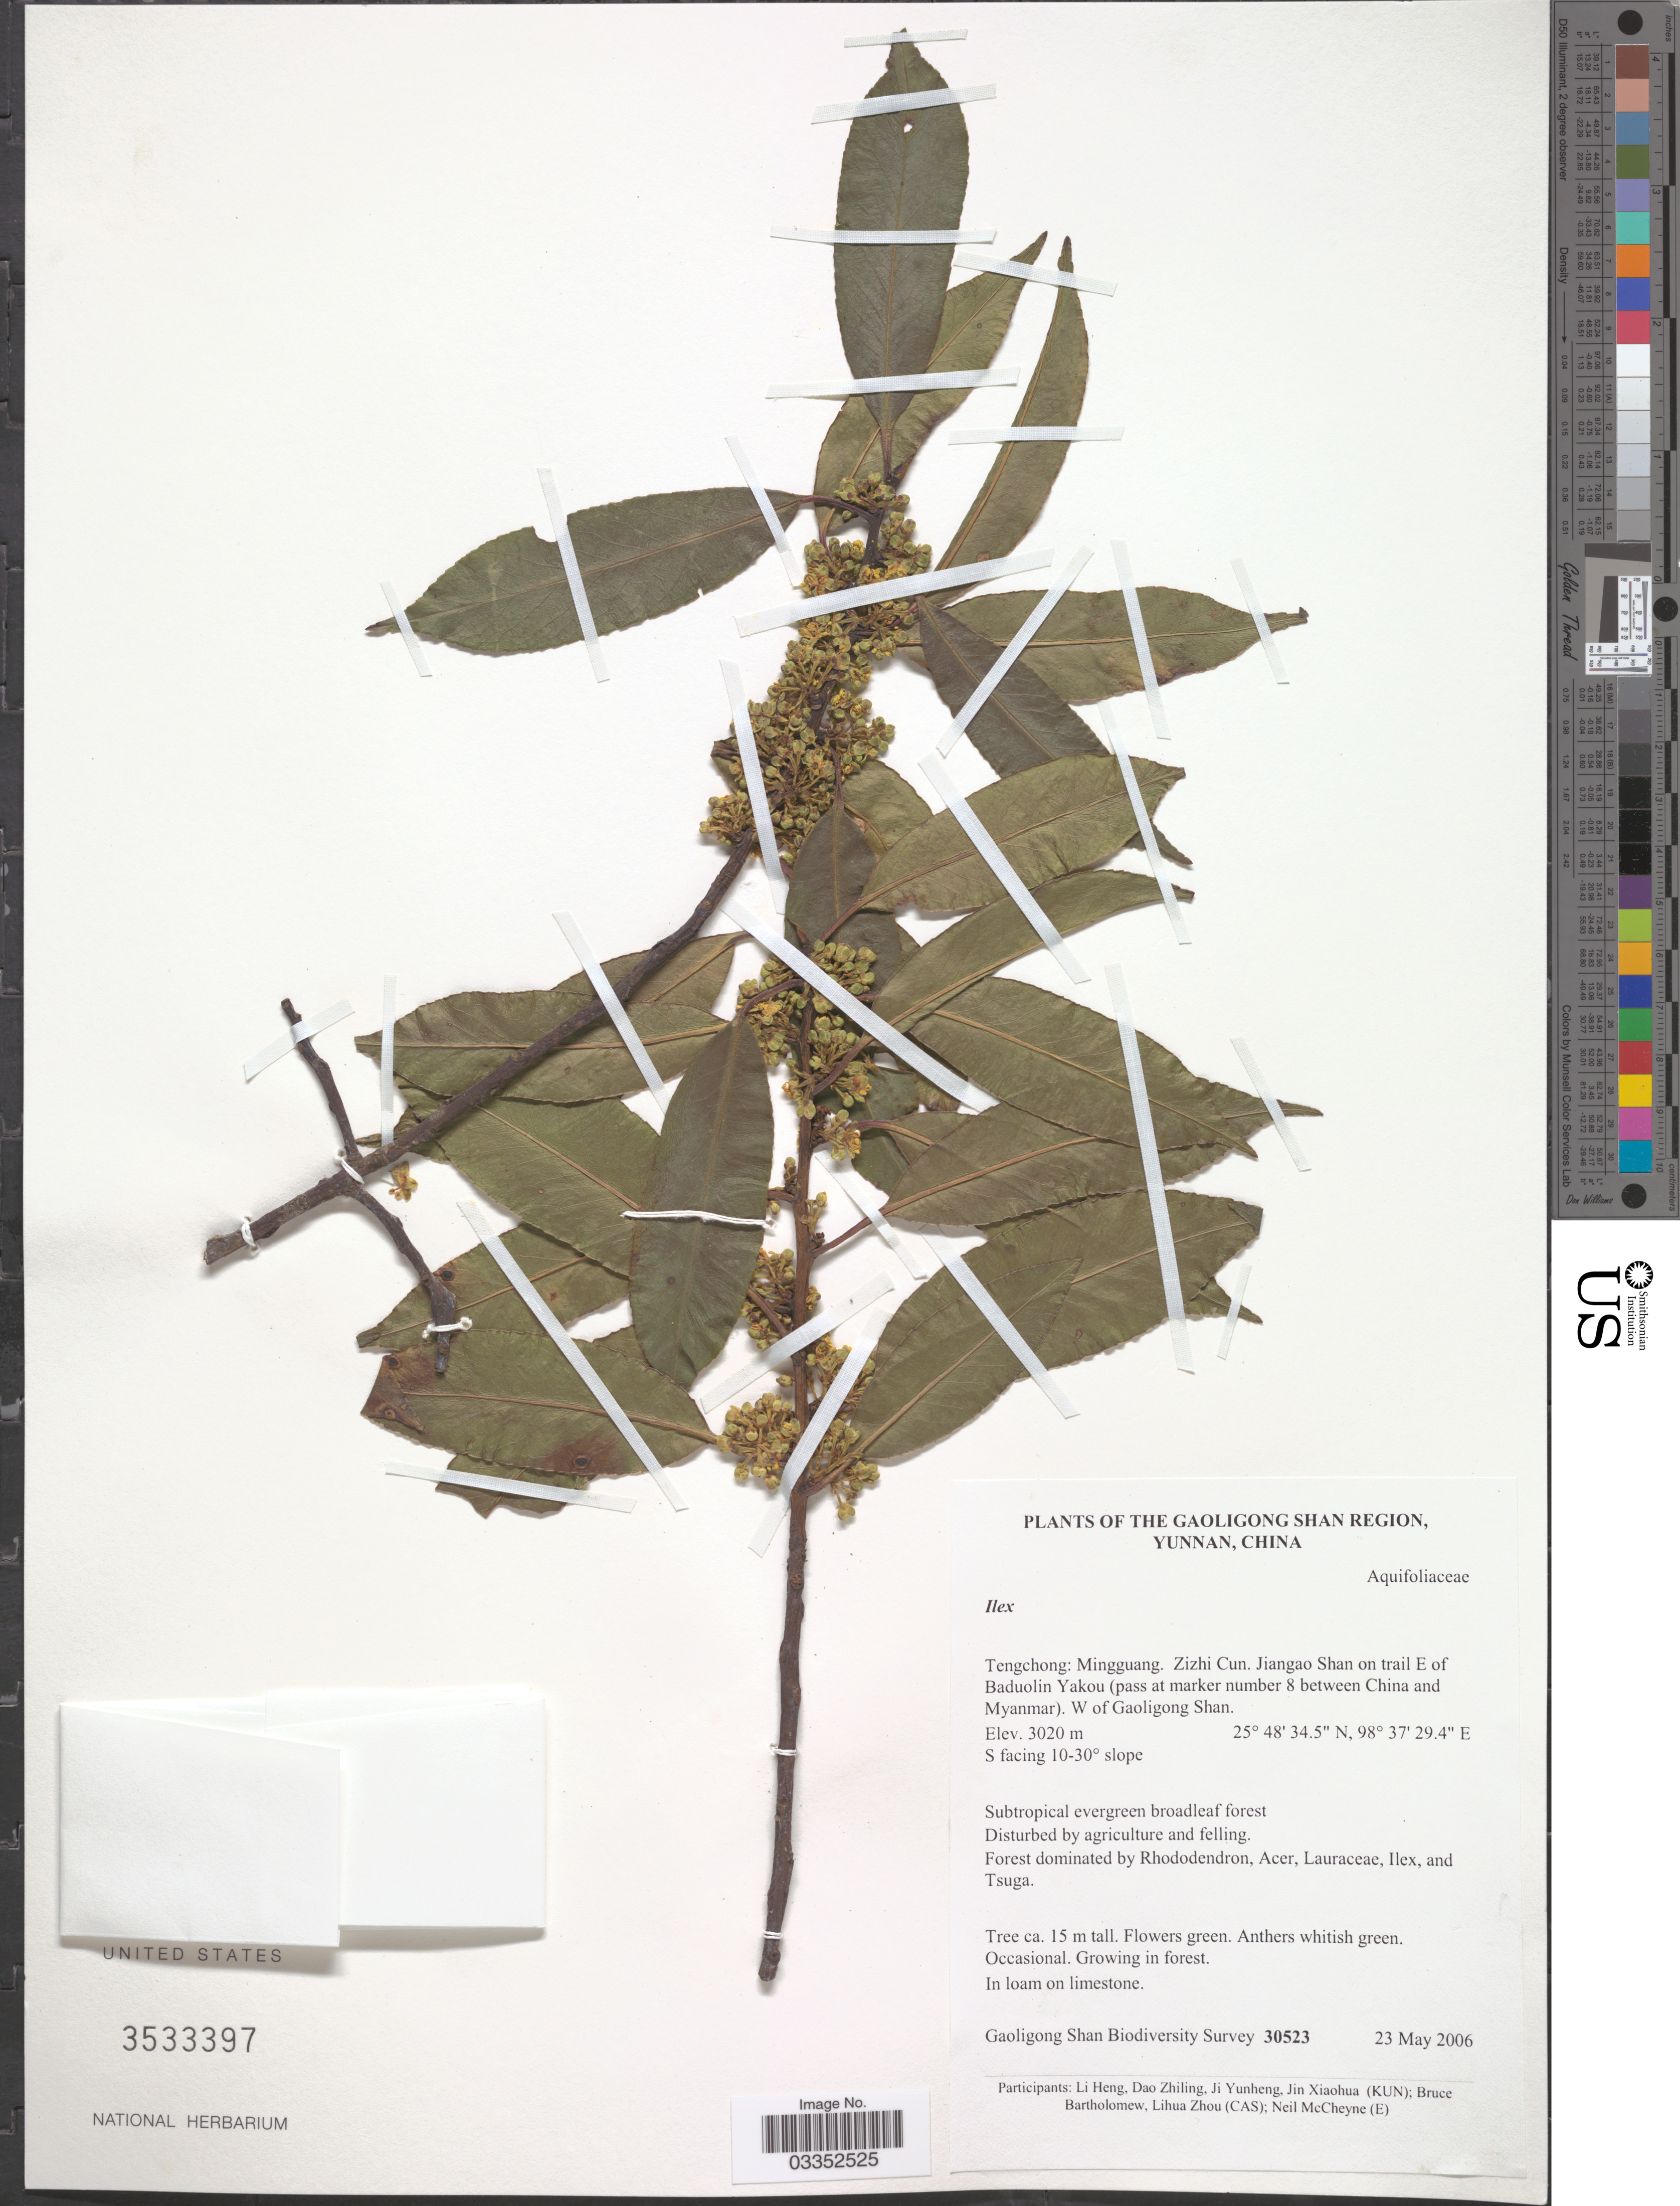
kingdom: Plantae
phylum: Tracheophyta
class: Magnoliopsida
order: Aquifoliales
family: Aquifoliaceae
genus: Ilex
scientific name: Ilex sp.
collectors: Gaoligong Shan Biodiversity Survey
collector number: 30523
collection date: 2006-05-23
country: China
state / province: Yunnan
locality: Gaoligong Shan Region, Tengchong: Mingguang. Zizhi Cun. Jiangao Shan on trail E of Baduolin Yakou (pass at marker number 8 between China and Myanmar). W of Gaoligong Shan, S facing 10-30° slope).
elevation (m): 3020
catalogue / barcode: US 3533397